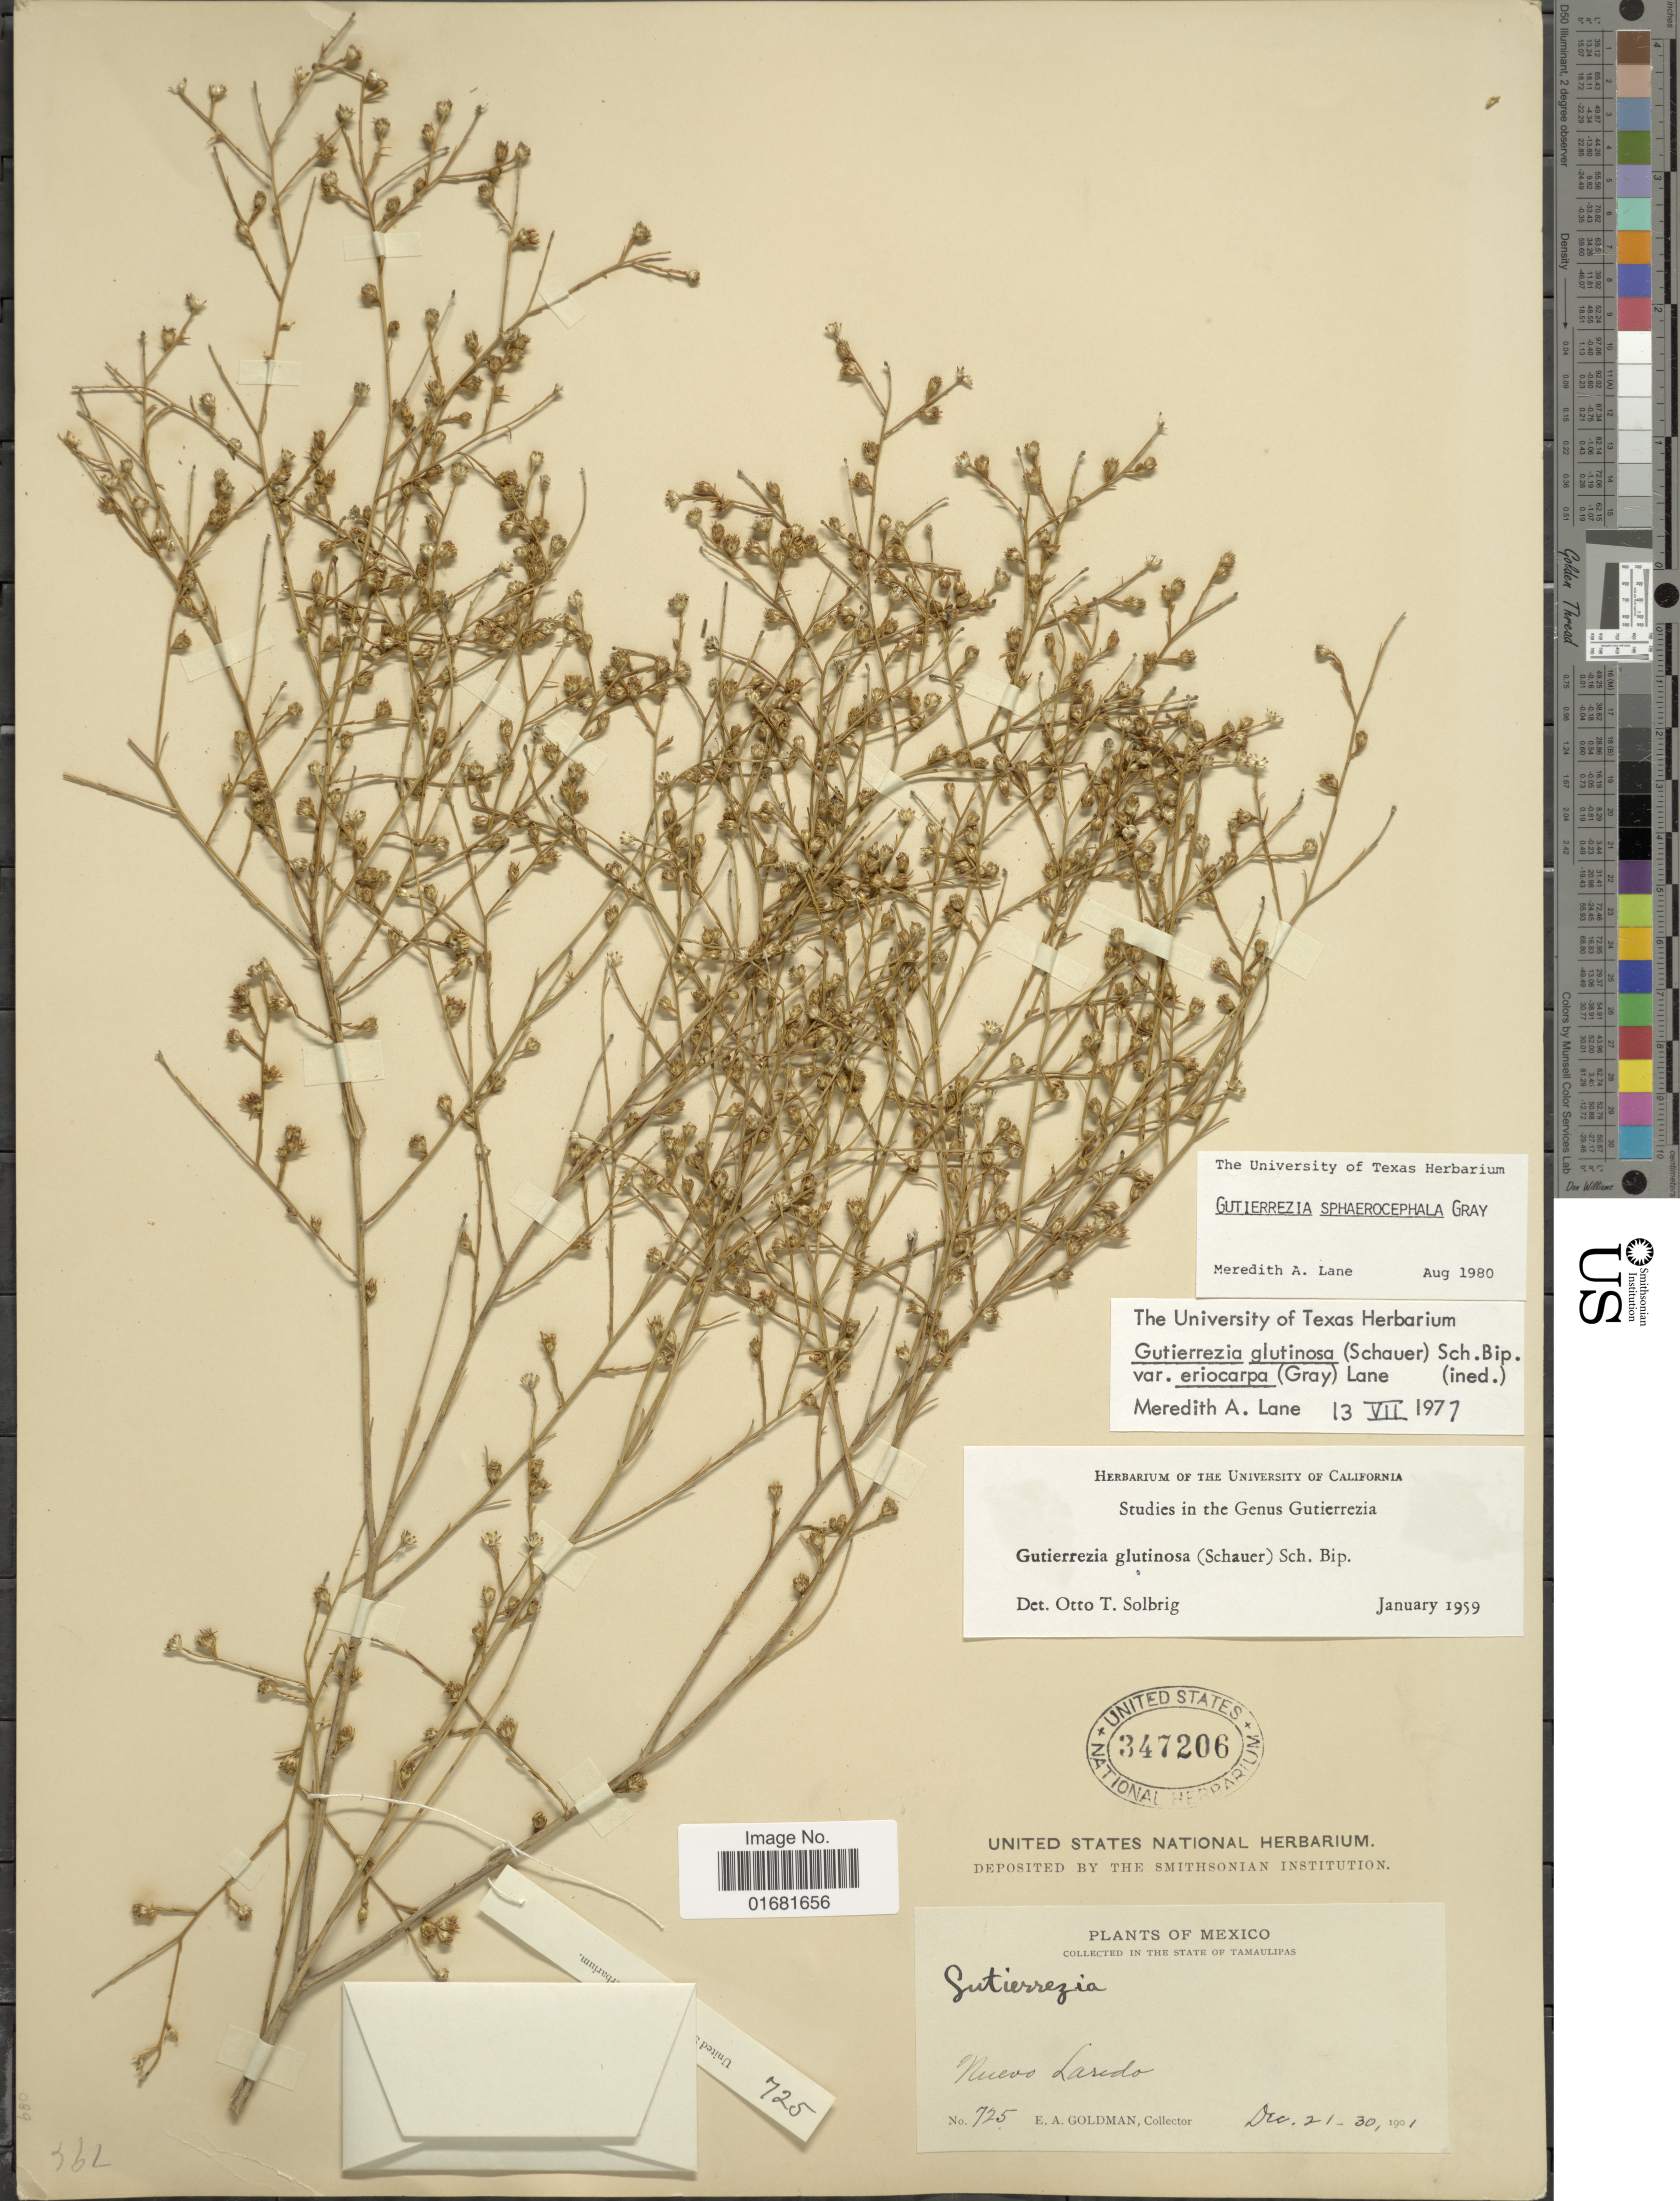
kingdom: Plantae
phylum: Tracheophyta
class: Magnoliopsida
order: Asterales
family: Asteraceae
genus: Gutierrezia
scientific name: Gutierrezia sphaerocephala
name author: A. Gray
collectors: E. A. Goldman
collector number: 725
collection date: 1901-12-21/1901-12-30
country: Mexico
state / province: Tamaulipas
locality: Nuevo Laredo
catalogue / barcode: US 347206